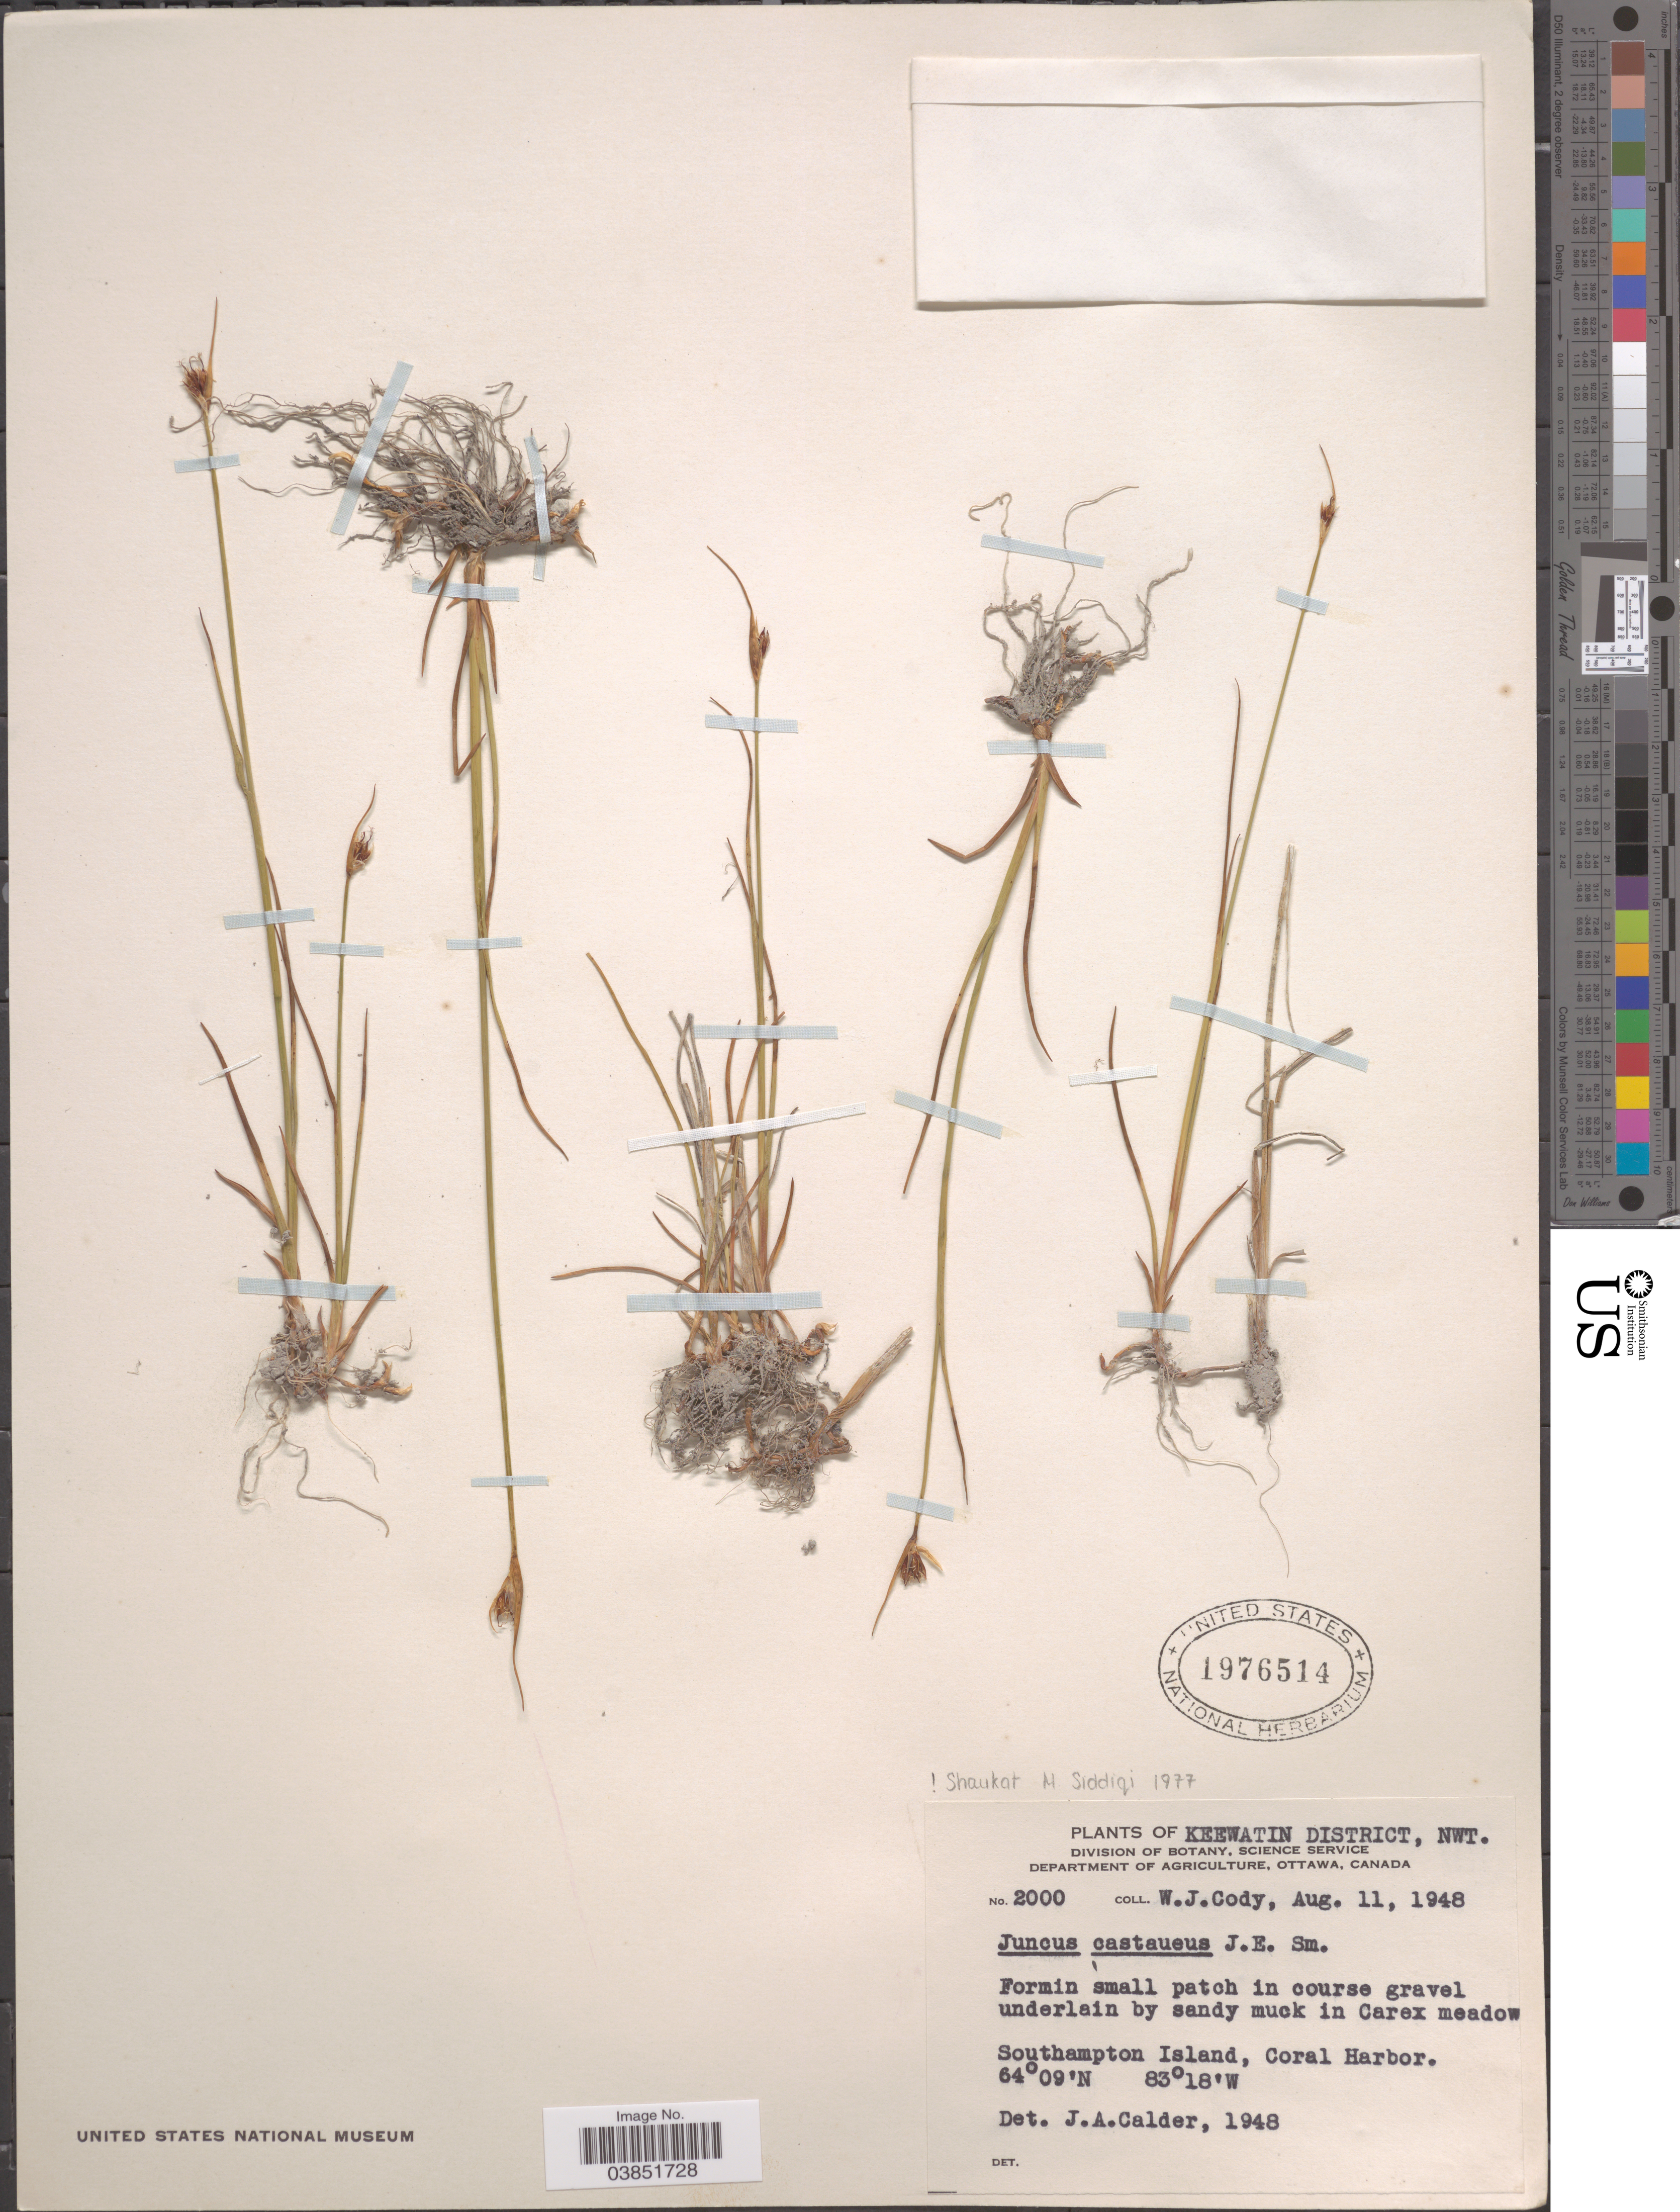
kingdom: Plantae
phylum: Tracheophyta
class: Liliopsida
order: Poales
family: Juncaceae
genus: Juncus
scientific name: Juncus castaneus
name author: Sm.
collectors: W. Cody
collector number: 2000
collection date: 1948-08-11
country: Canada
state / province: Northwest Territories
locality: Keewatin District. Southampton Island, Coral Harbor.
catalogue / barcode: US 1976514